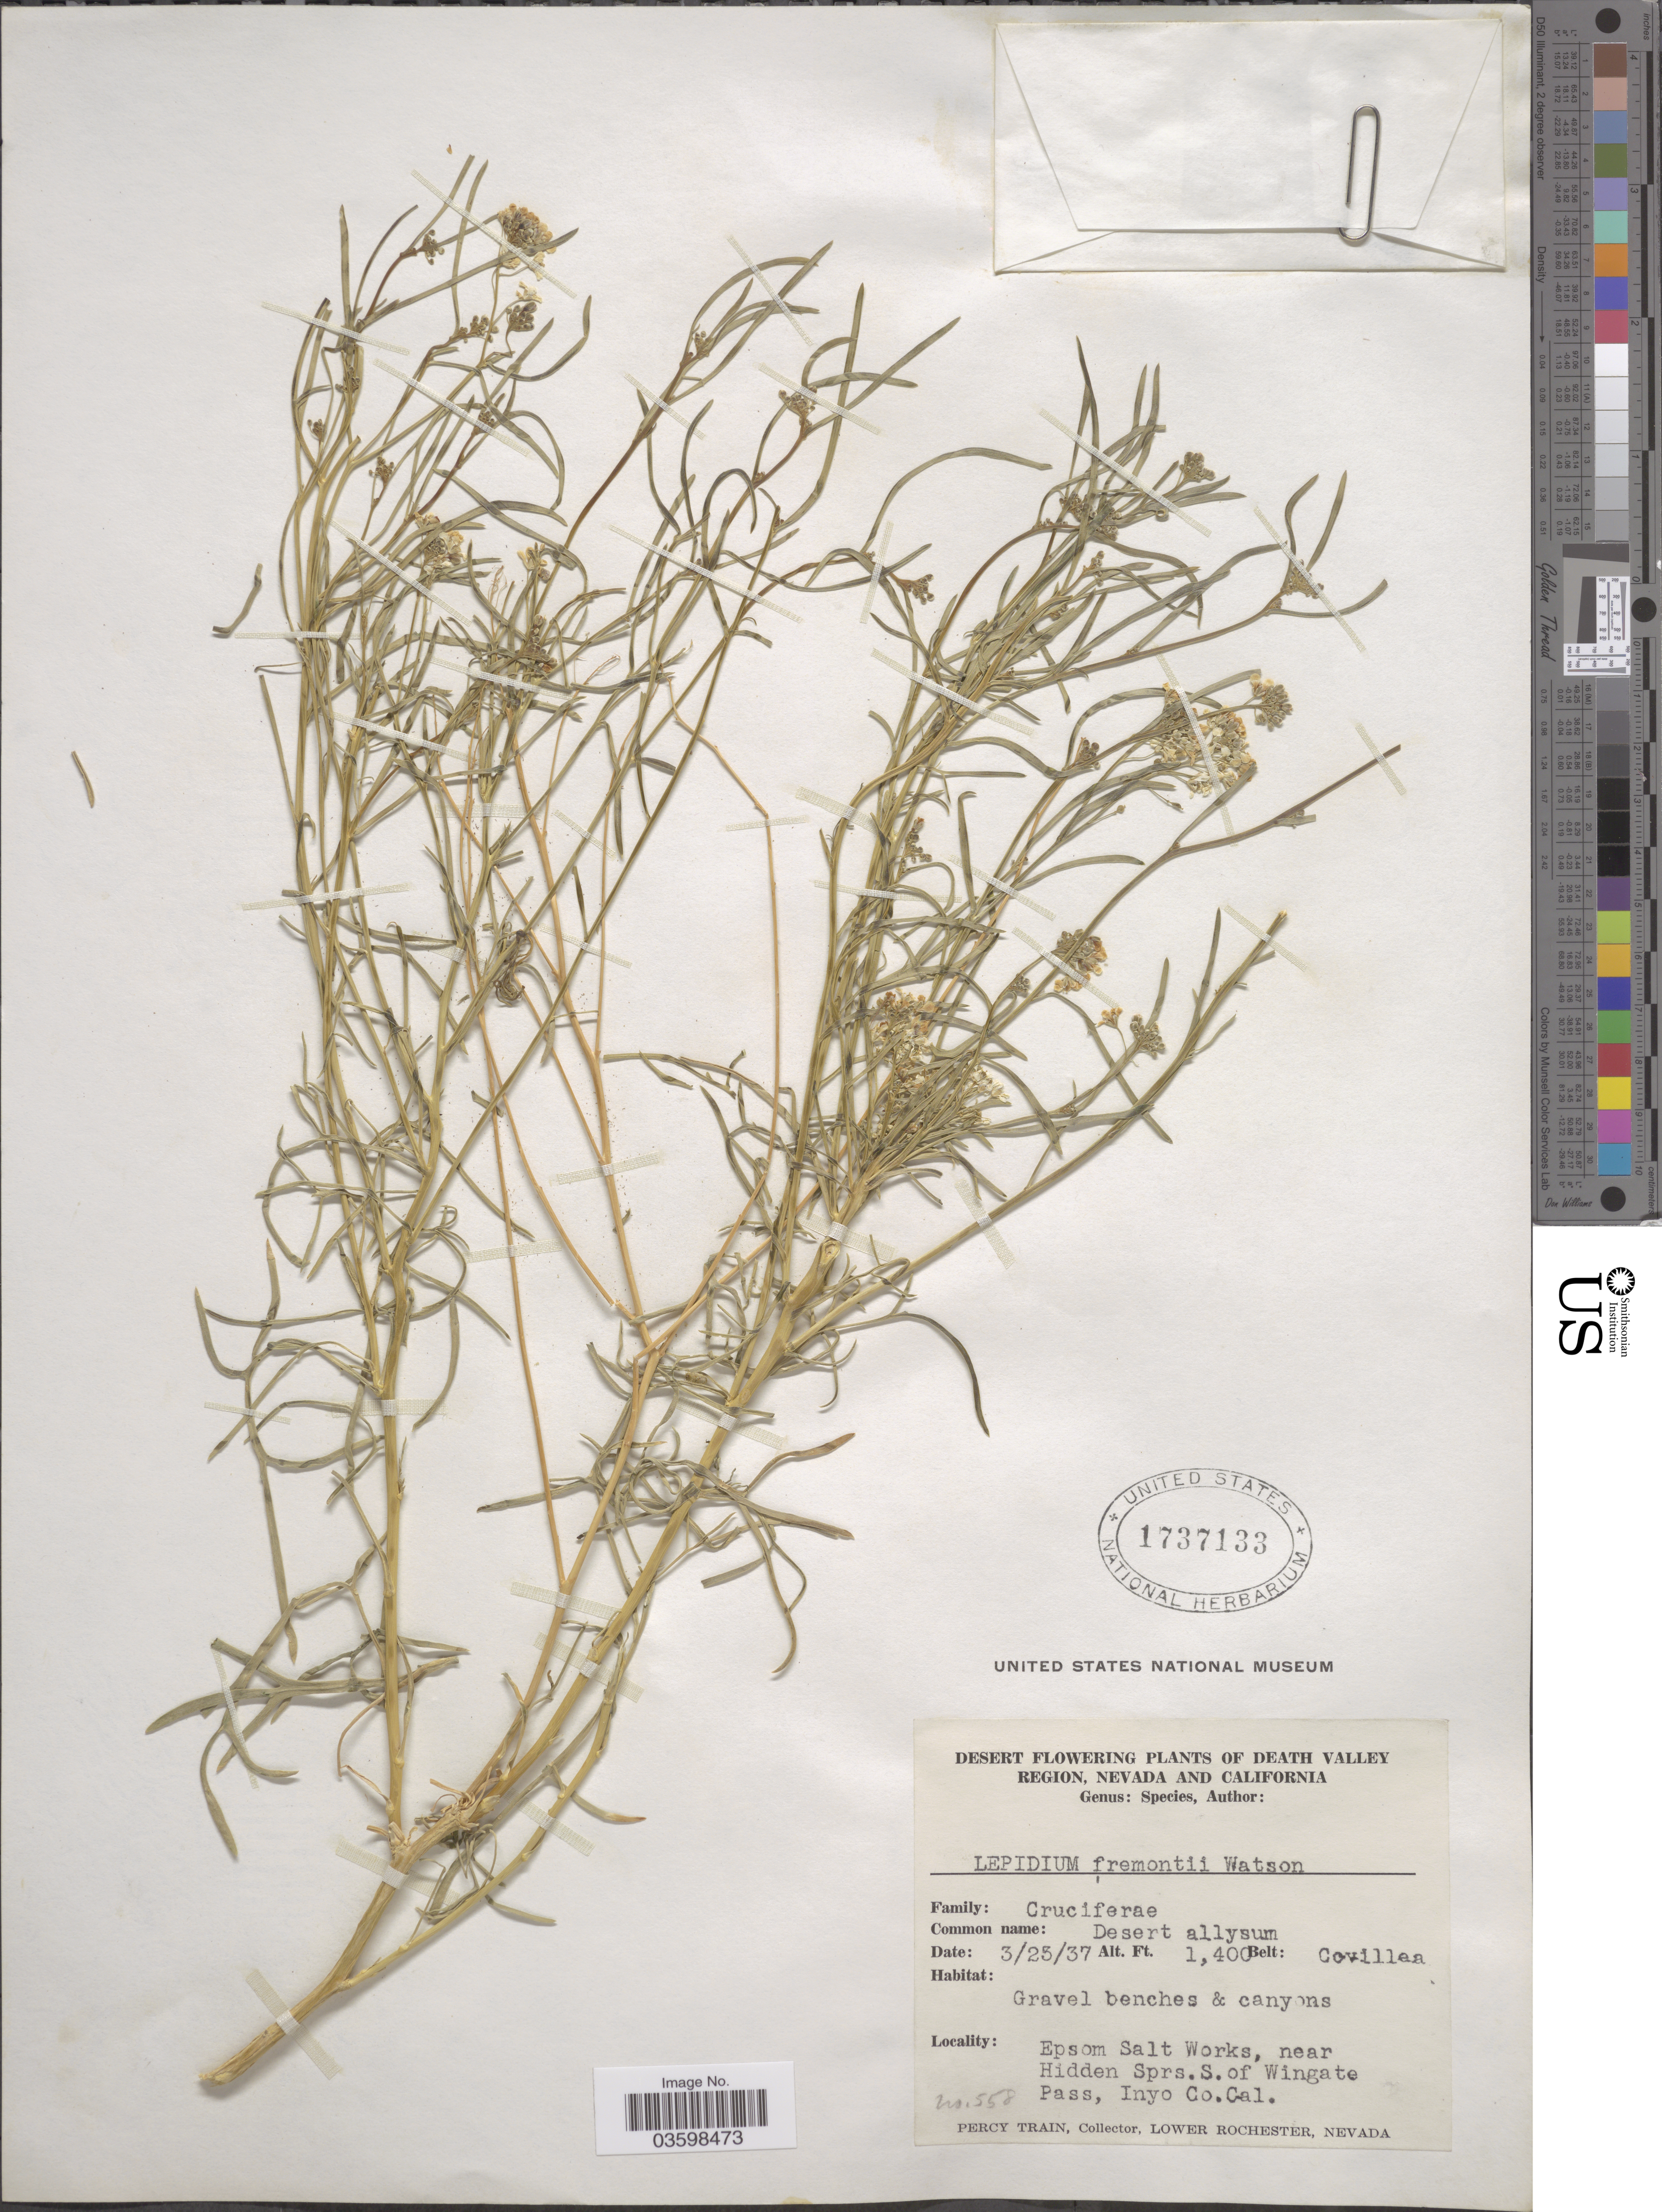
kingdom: Plantae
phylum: Tracheophyta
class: Magnoliopsida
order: Brassicales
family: Brassicaceae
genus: Lepidium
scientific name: Lepidium fremontii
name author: S. Watson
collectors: P. Train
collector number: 558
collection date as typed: Transcribed d/m/y: 23/3/37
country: United States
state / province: California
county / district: Inyo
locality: Death Valley Region. Epsom Salt Works, near Hidden Sprs. S. of Wingate Pass, Inyo Co.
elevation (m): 427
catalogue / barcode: US 1737133